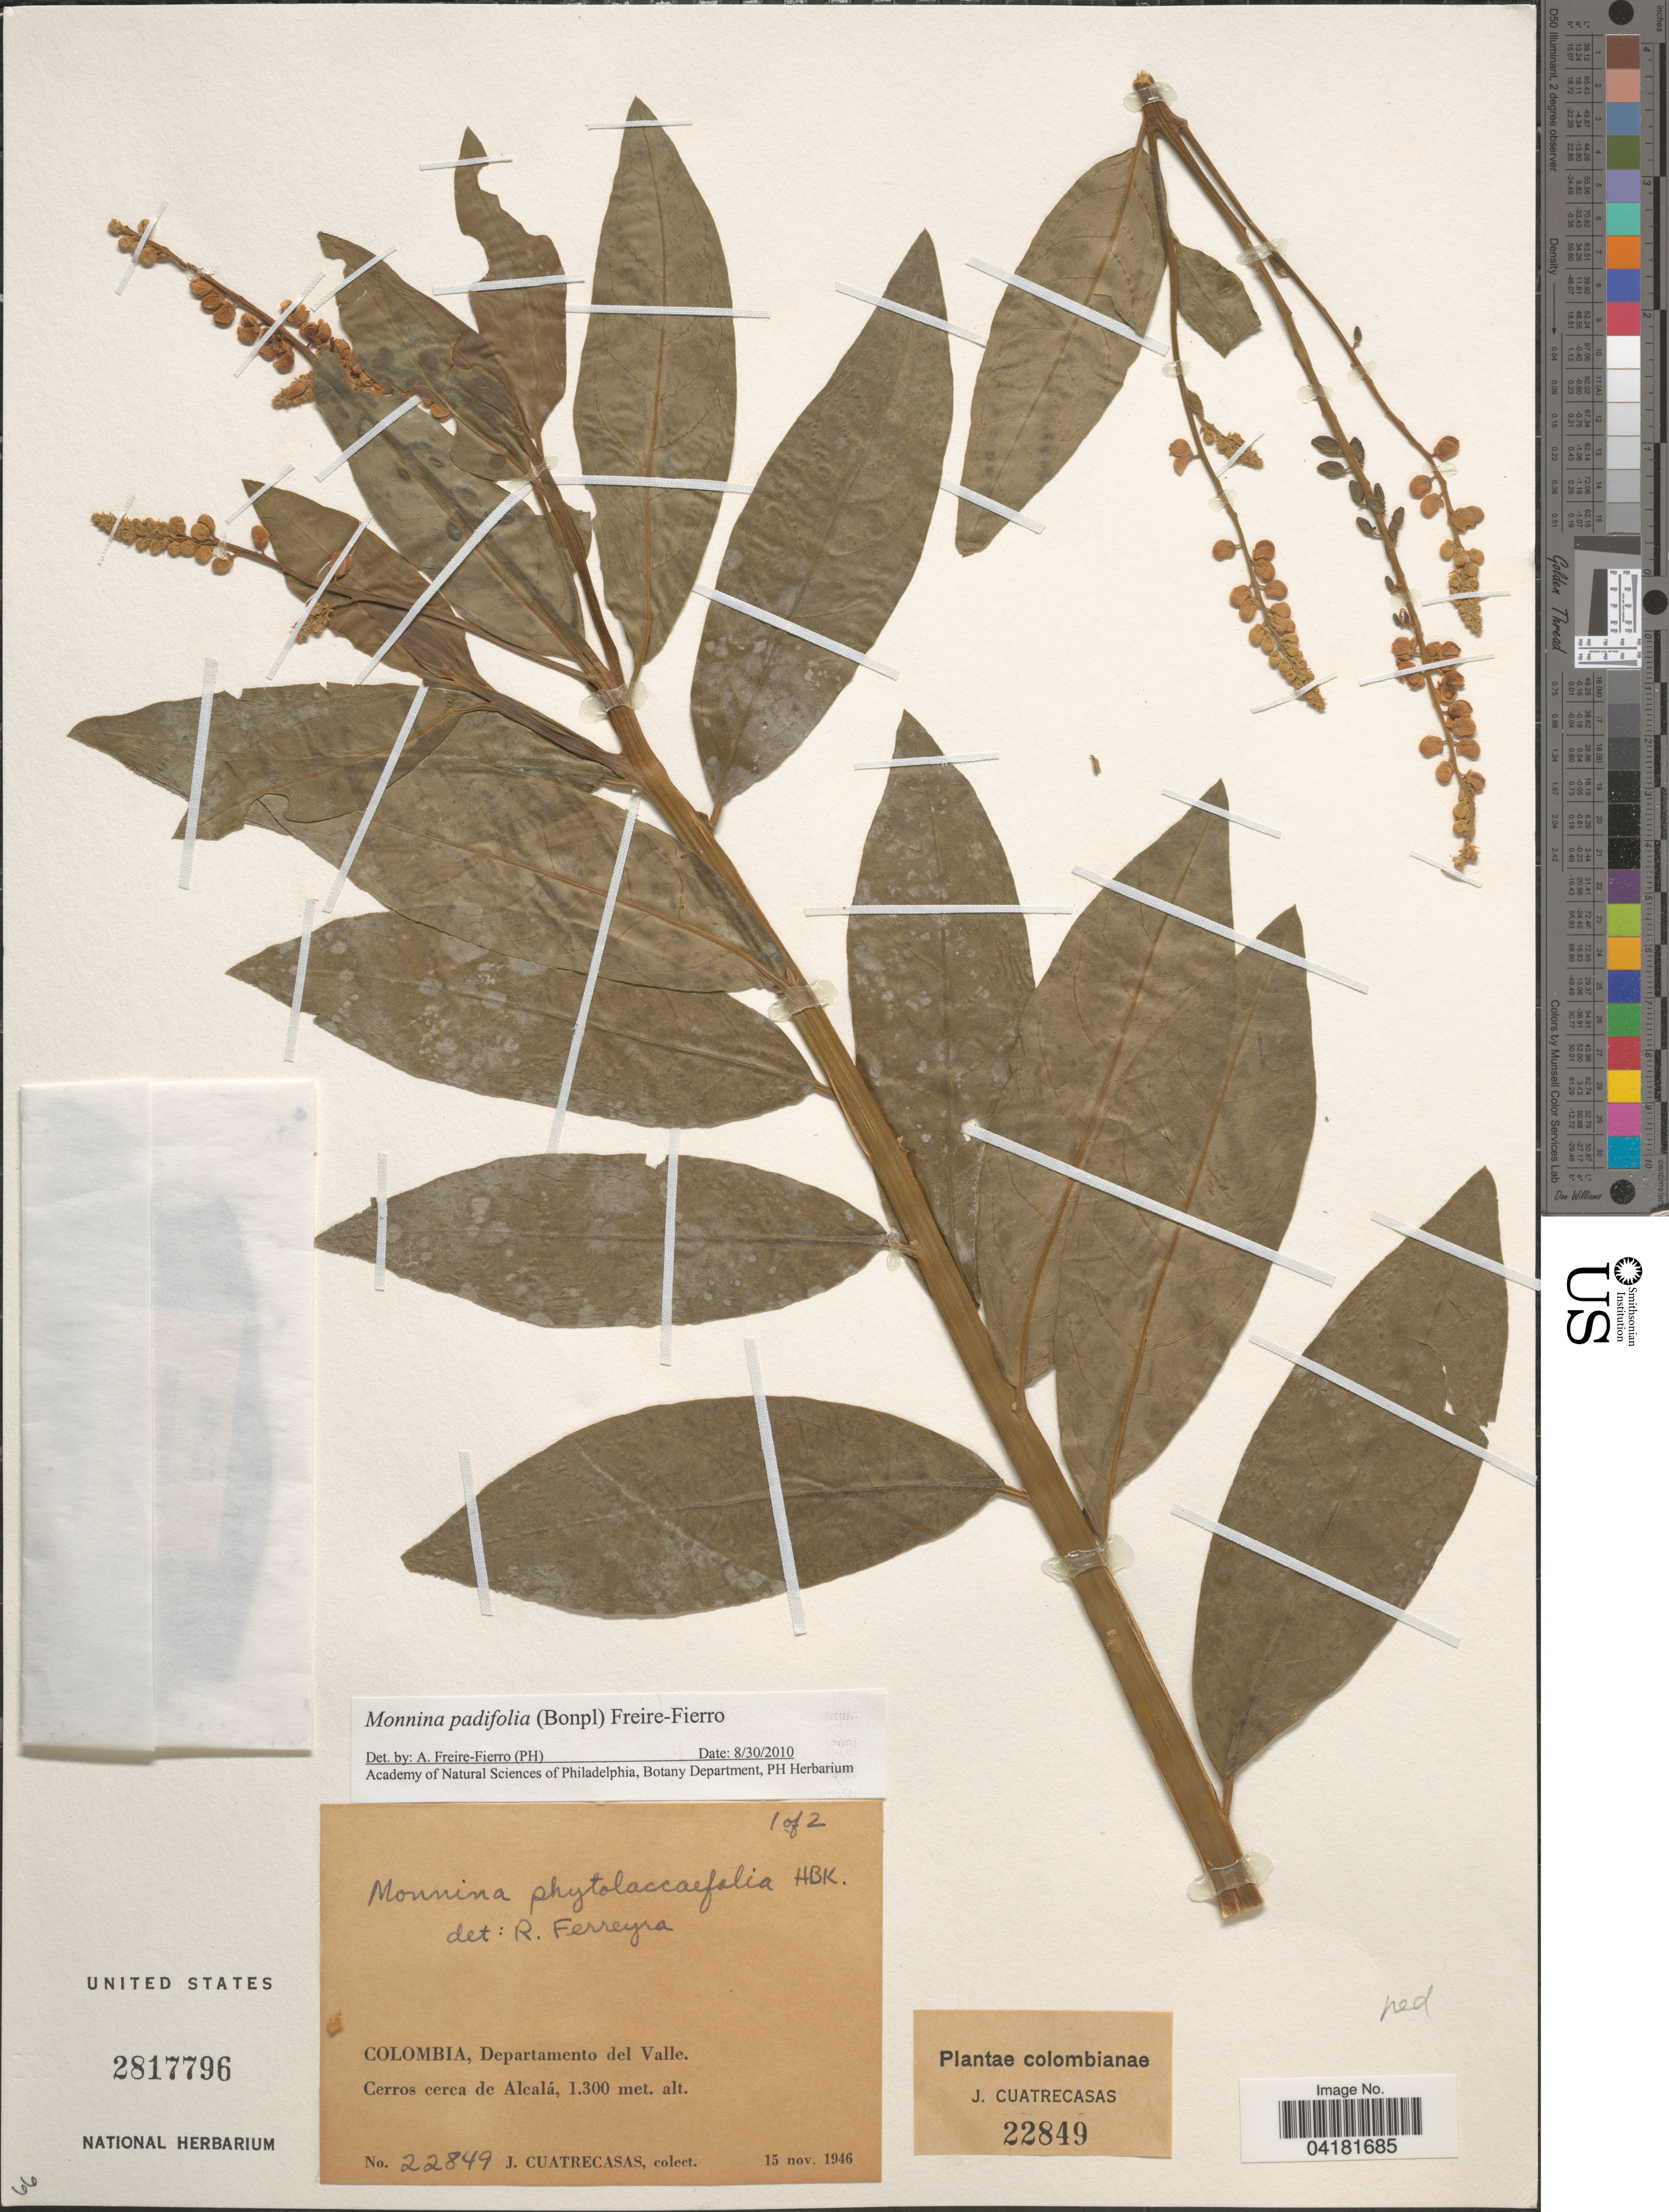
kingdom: Plantae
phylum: Tracheophyta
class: Magnoliopsida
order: Fabales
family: Polygalaceae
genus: Monnina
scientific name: Monnina padifolia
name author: (Bonpl.) Freire-Fierro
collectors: J. Cuatrecasas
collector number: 22849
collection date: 1946-11-15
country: Colombia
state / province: Valle del Cauca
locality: Departamento del Valle. Cerros cerca de Alcalá.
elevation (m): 1300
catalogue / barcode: US 2817796